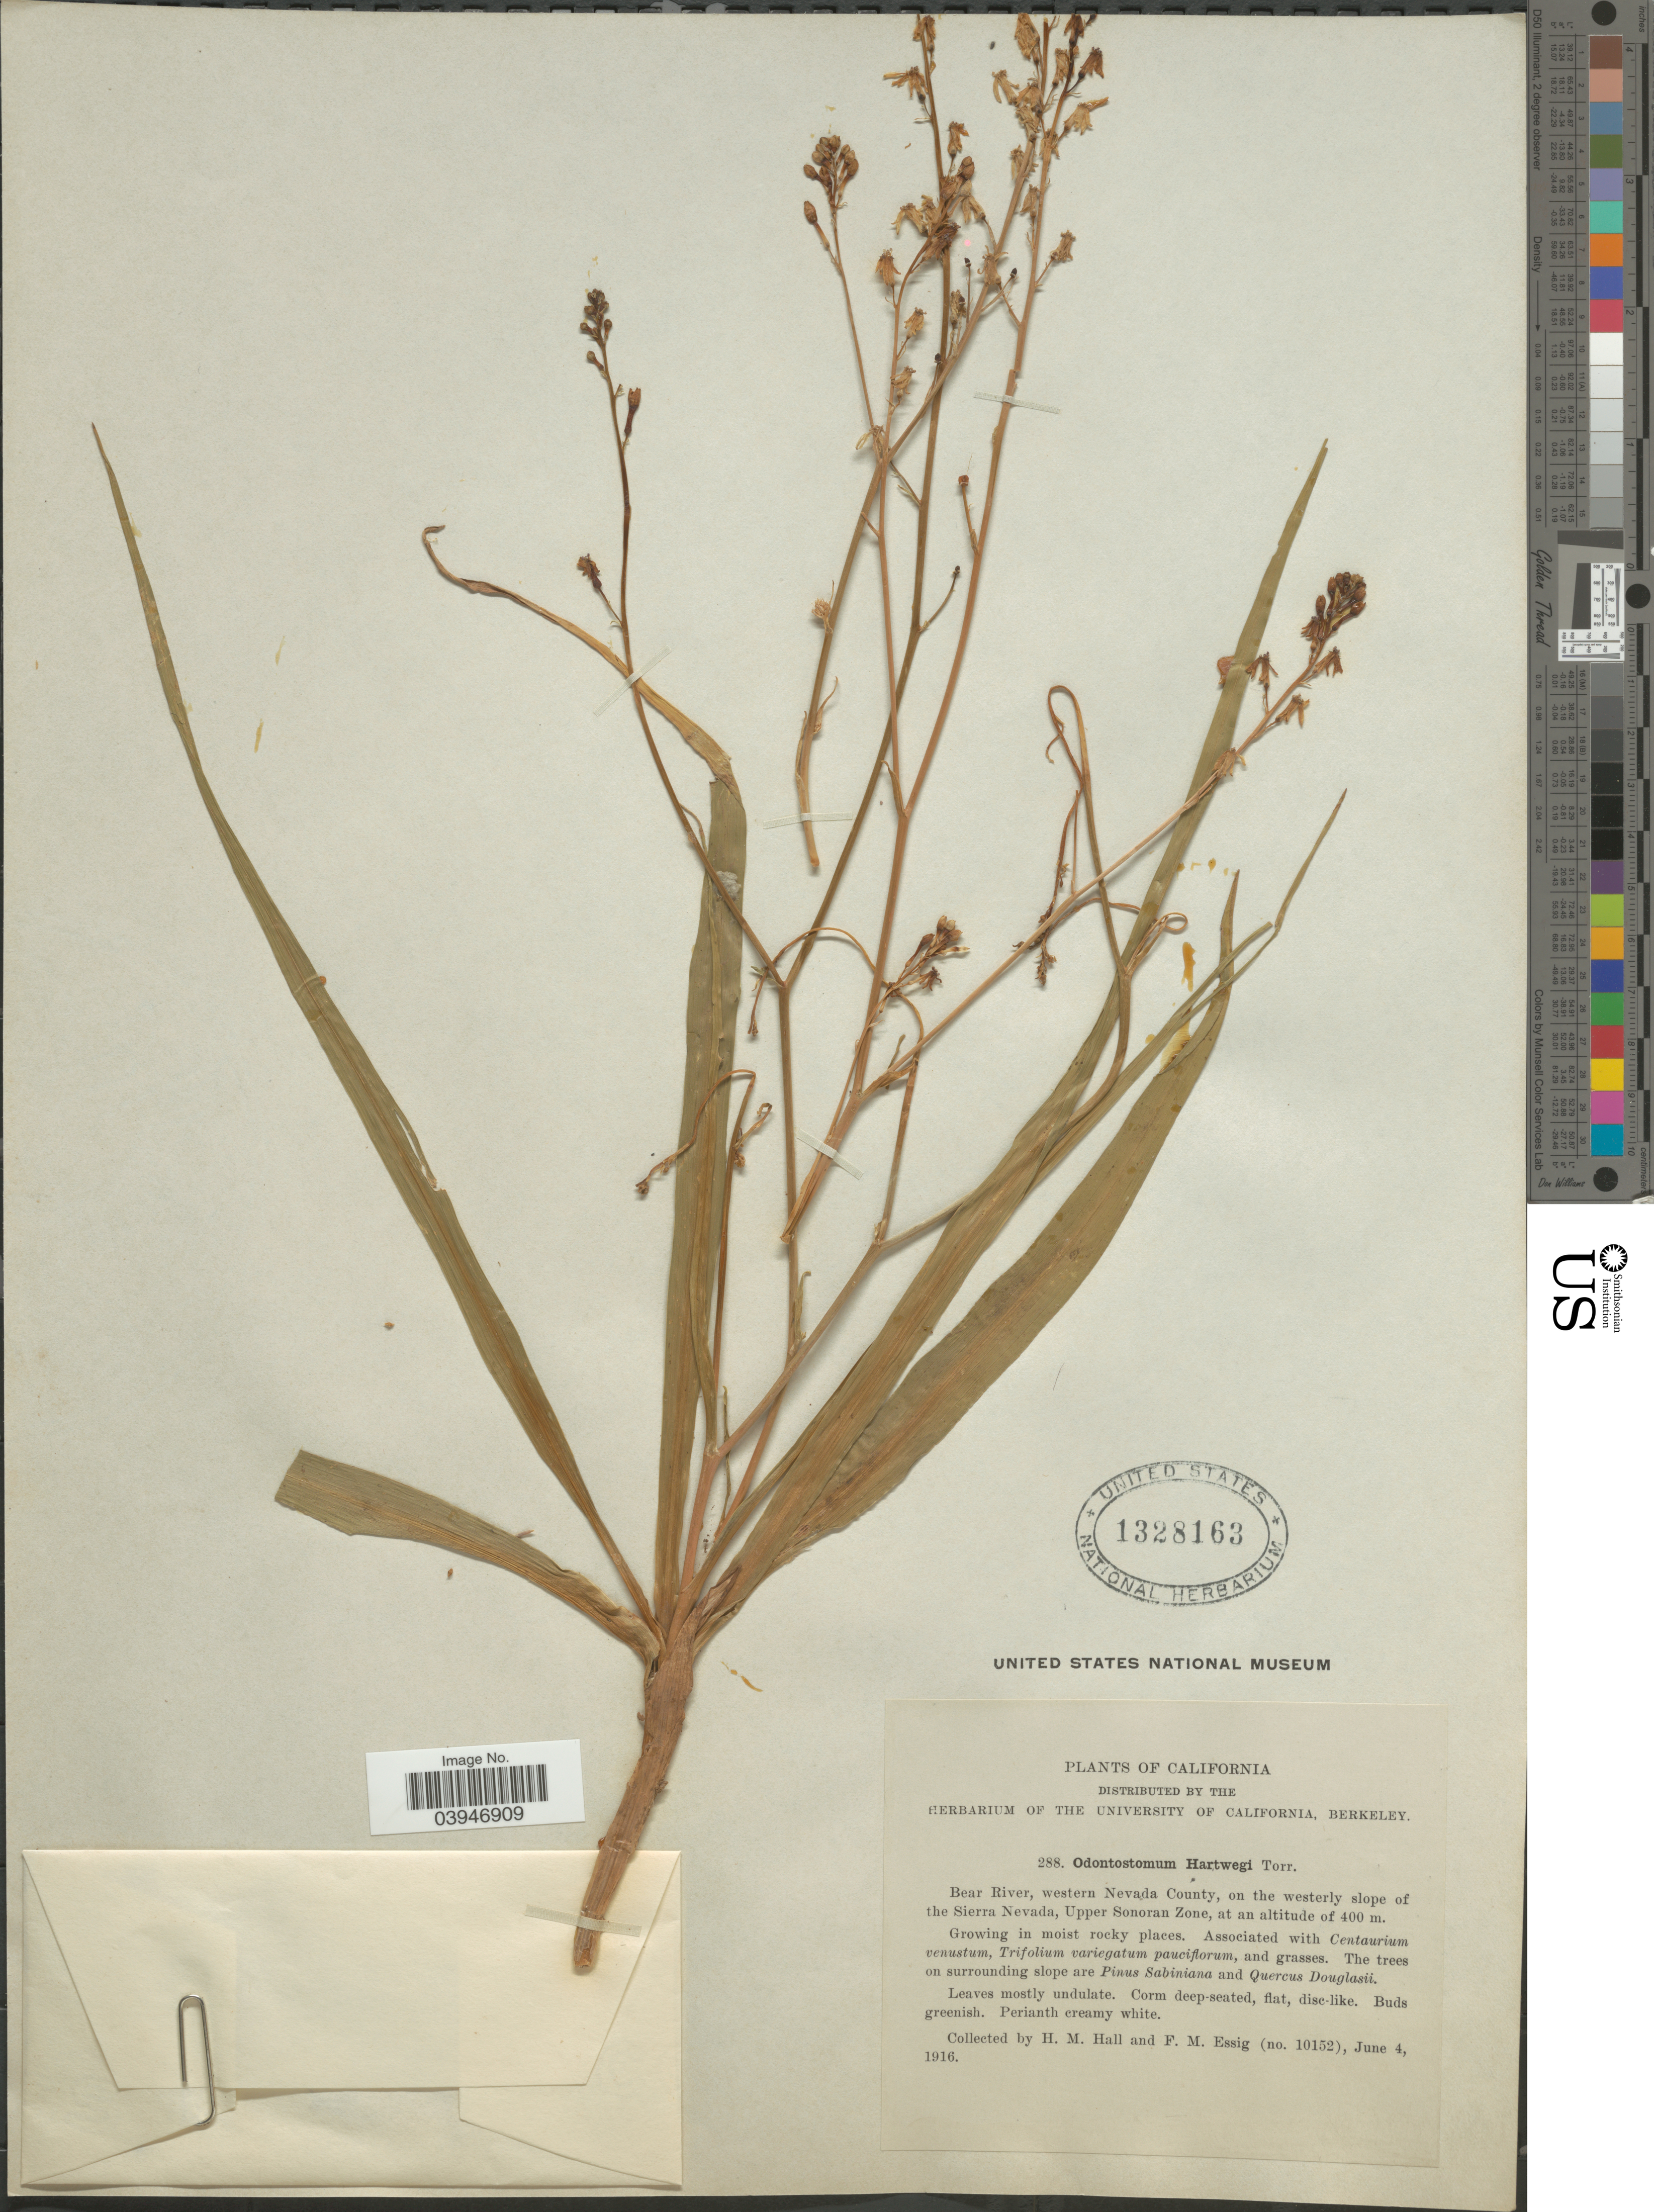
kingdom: Plantae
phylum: Tracheophyta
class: Liliopsida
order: Asparagales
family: Tecophilaeaceae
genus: Odontostomum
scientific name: Odontostomum hartwegii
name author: Torr.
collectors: H. M. Hall & F. Essig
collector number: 10152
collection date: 1916-06-04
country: United States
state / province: California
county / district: Nevada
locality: Bear River, western Nevada County, on the westerly slope of the Sierra Nevada, Upper Sonoran Zone.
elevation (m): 400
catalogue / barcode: US 1328163